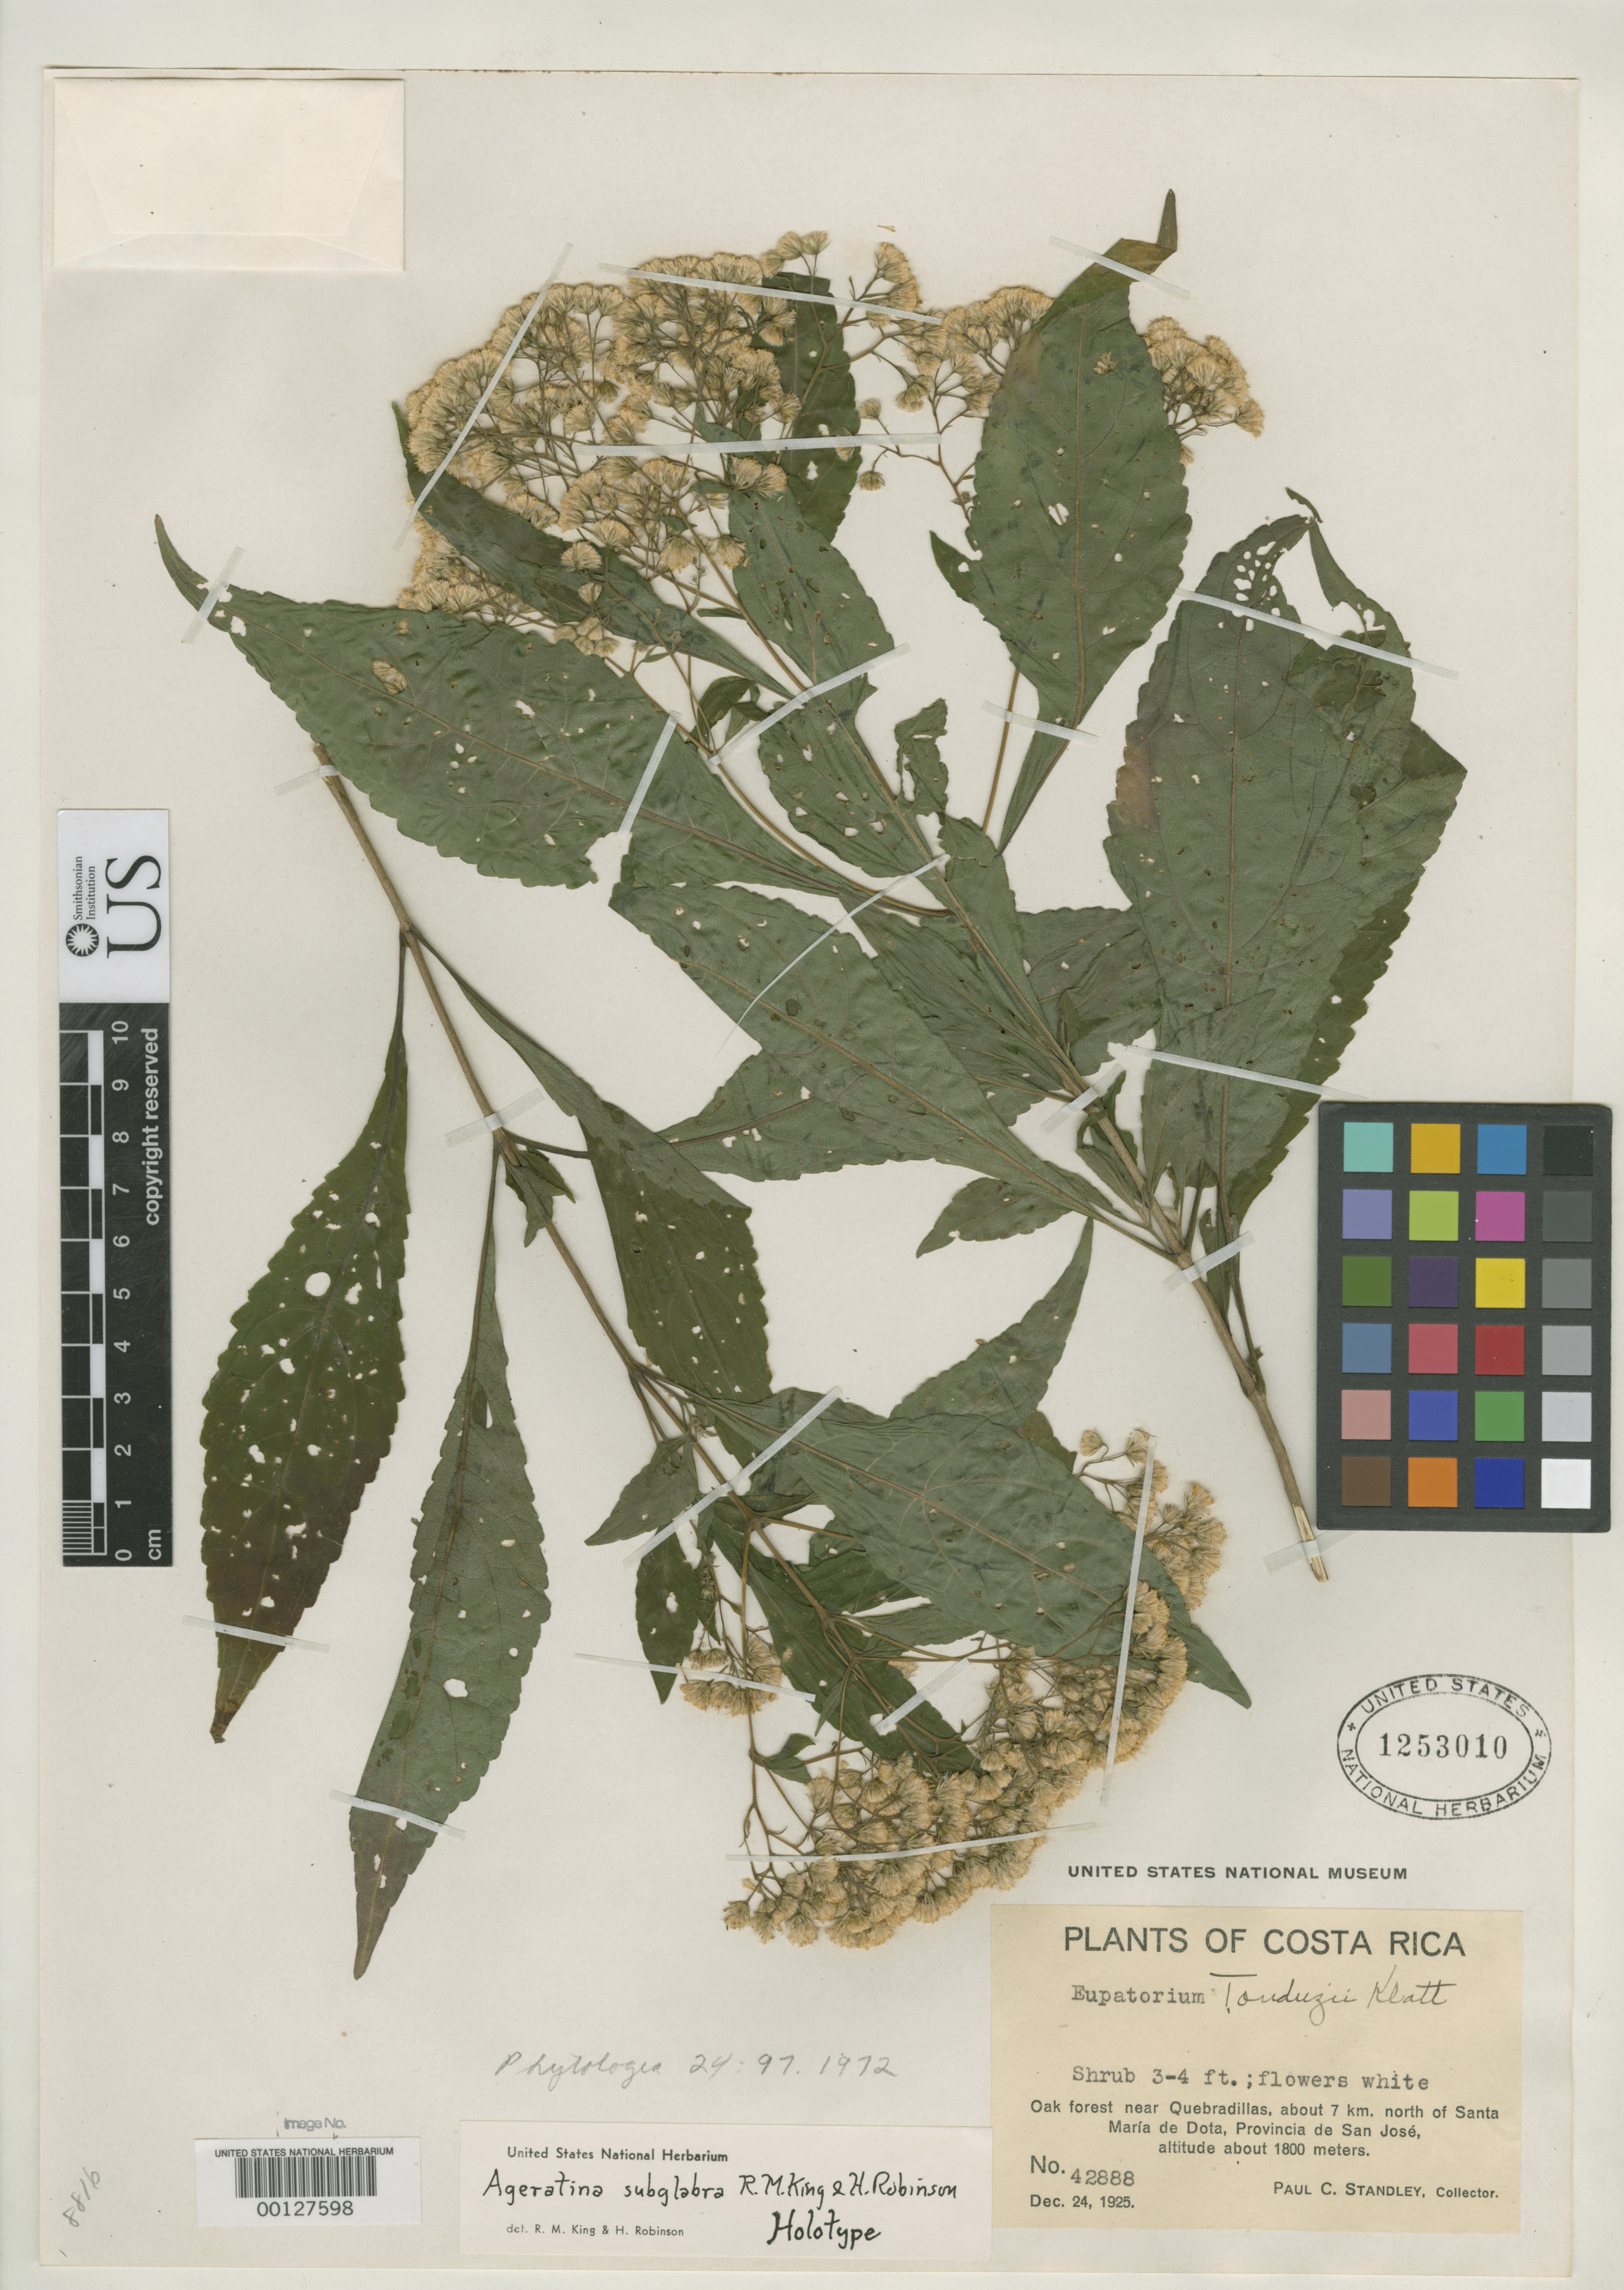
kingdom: Plantae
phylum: Tracheophyta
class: Magnoliopsida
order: Asterales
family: Asteraceae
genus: Ageratina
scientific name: Ageratina subglabra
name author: R.M. King & H. Rob.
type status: Holotype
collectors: P. C. Standley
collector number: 42888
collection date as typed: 24 Dec 1925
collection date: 1925-12-24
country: Costa Rica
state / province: San José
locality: Quebradillas,, Santa Maria de Dota.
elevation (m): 1800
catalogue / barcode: US 1253010